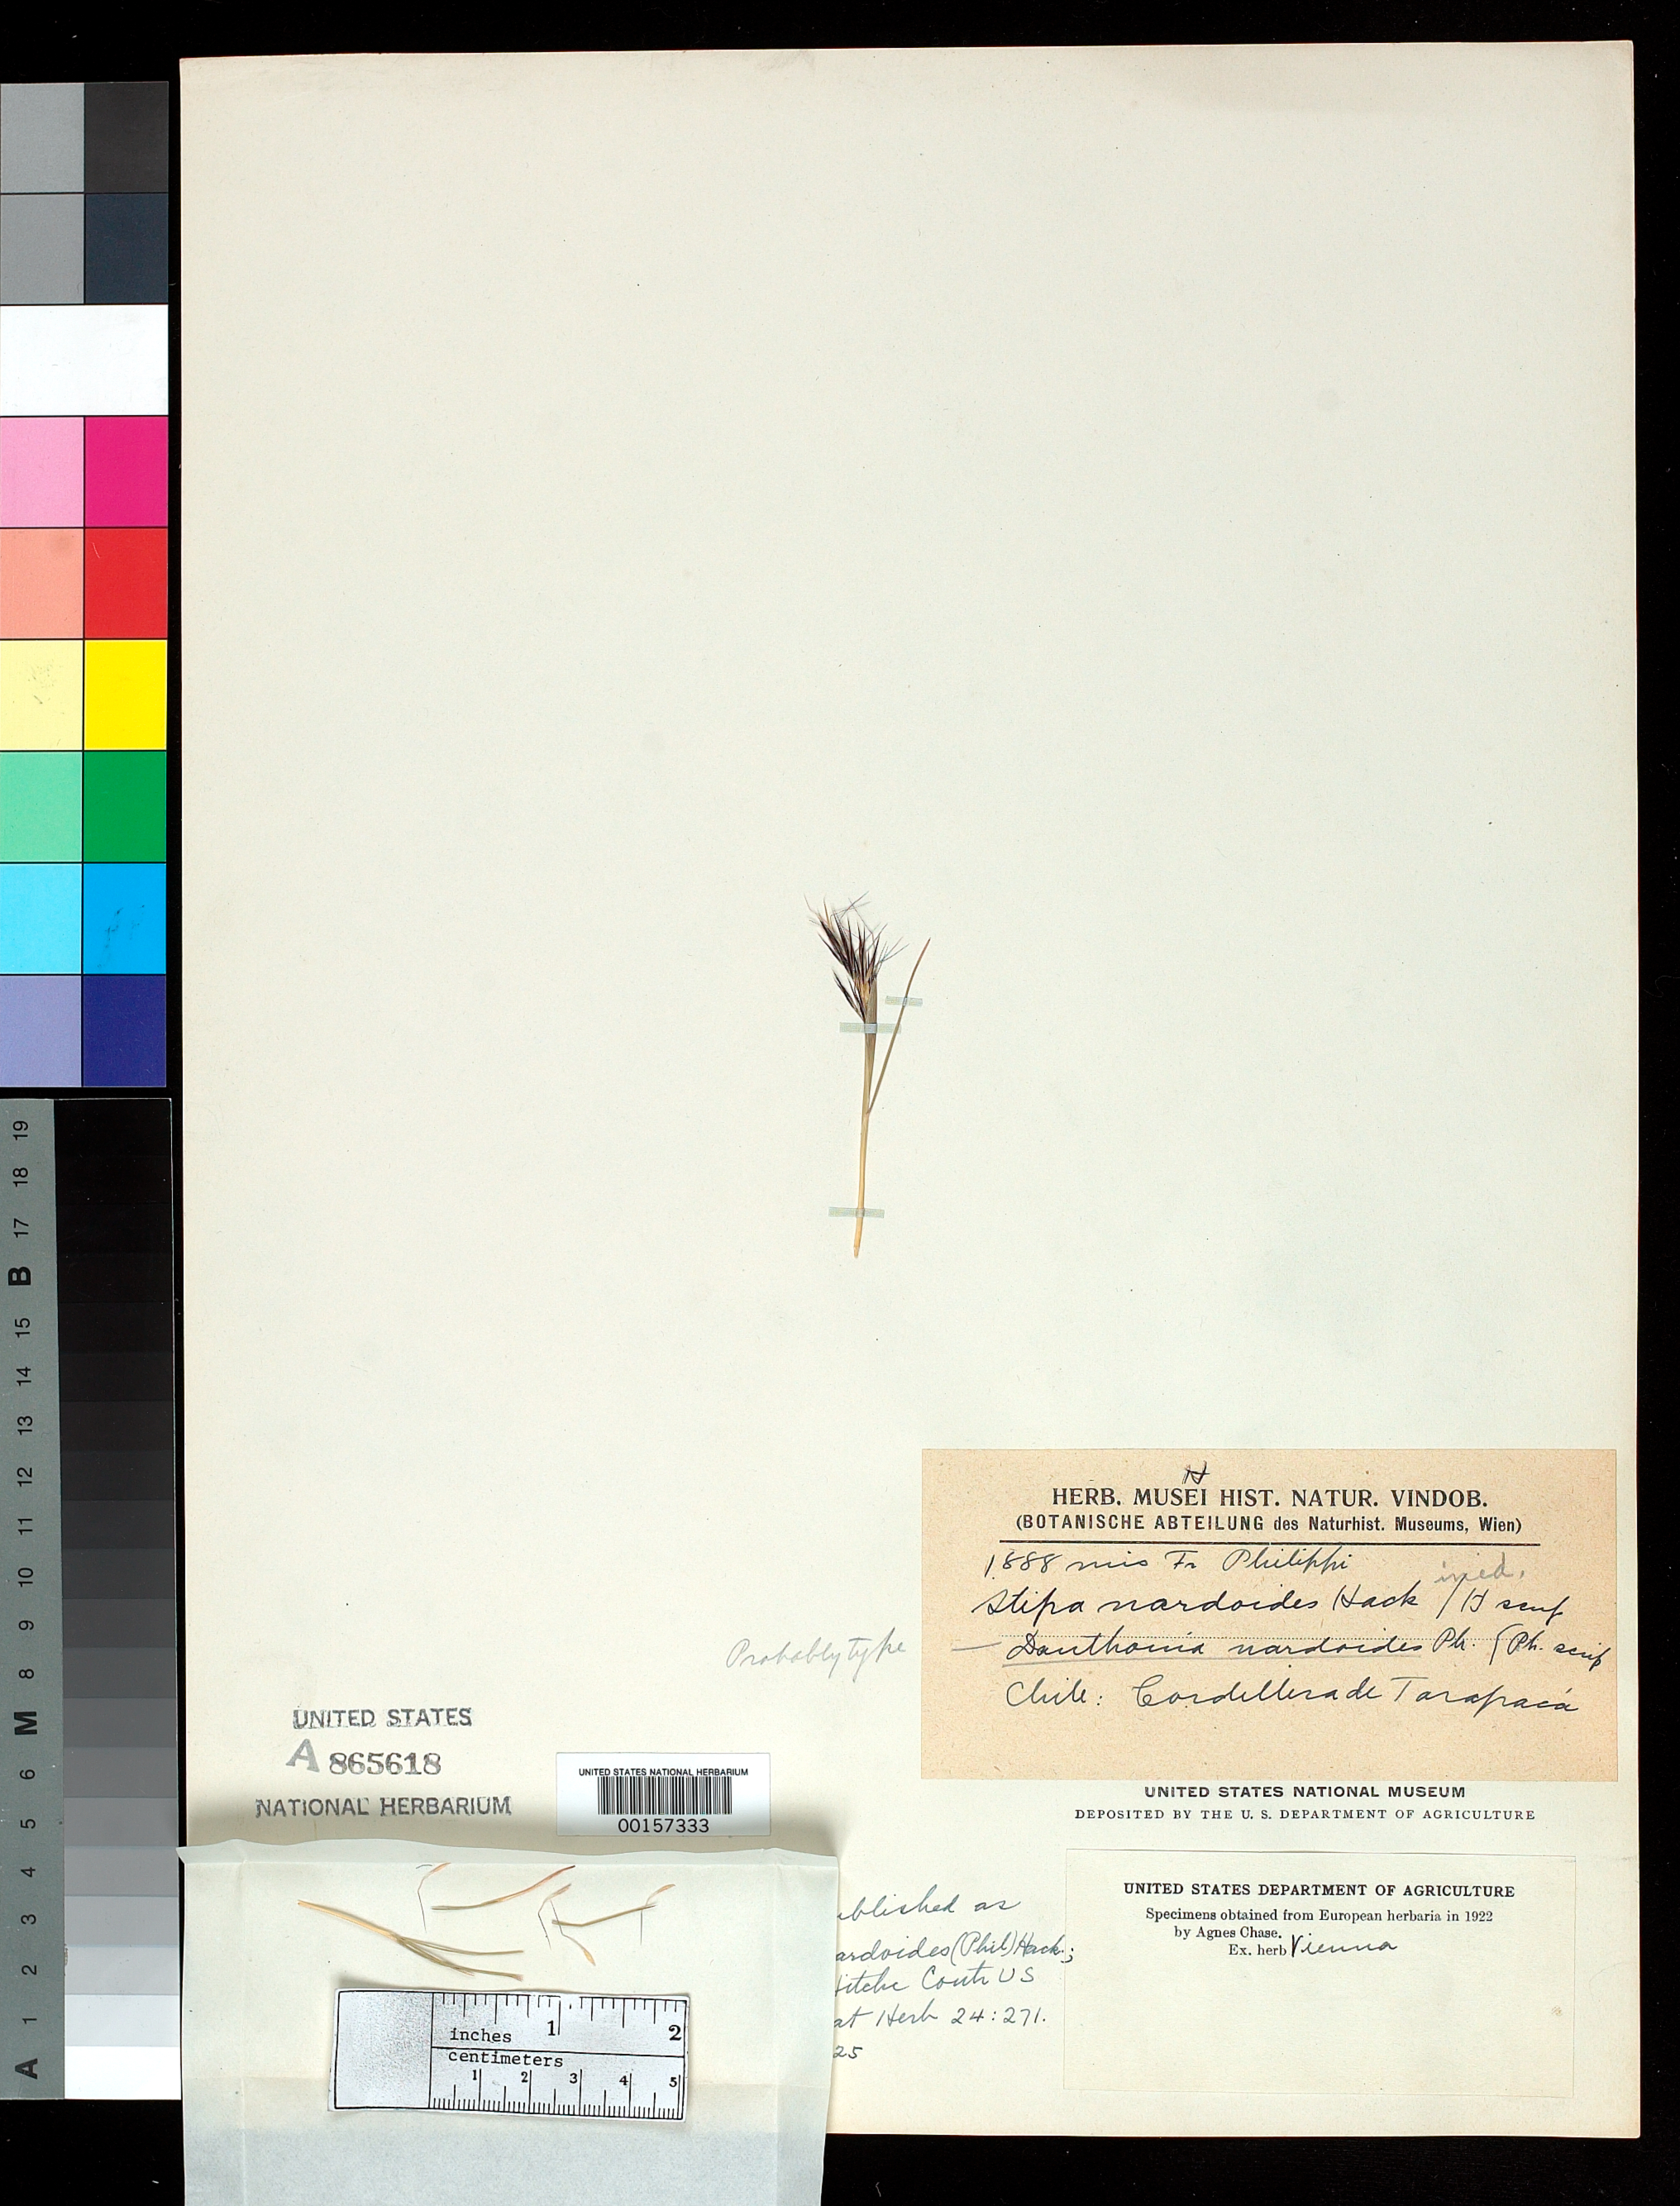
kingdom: Plantae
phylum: Tracheophyta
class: Liliopsida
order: Poales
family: Poaceae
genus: Danthonia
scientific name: Danthonia nardoides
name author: Phil.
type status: Type Fragment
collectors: R. A. Philippi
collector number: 263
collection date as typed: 1888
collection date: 1888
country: Chile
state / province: Tarapacá (I)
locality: Between Amincha and Paroma.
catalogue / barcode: US 865618A